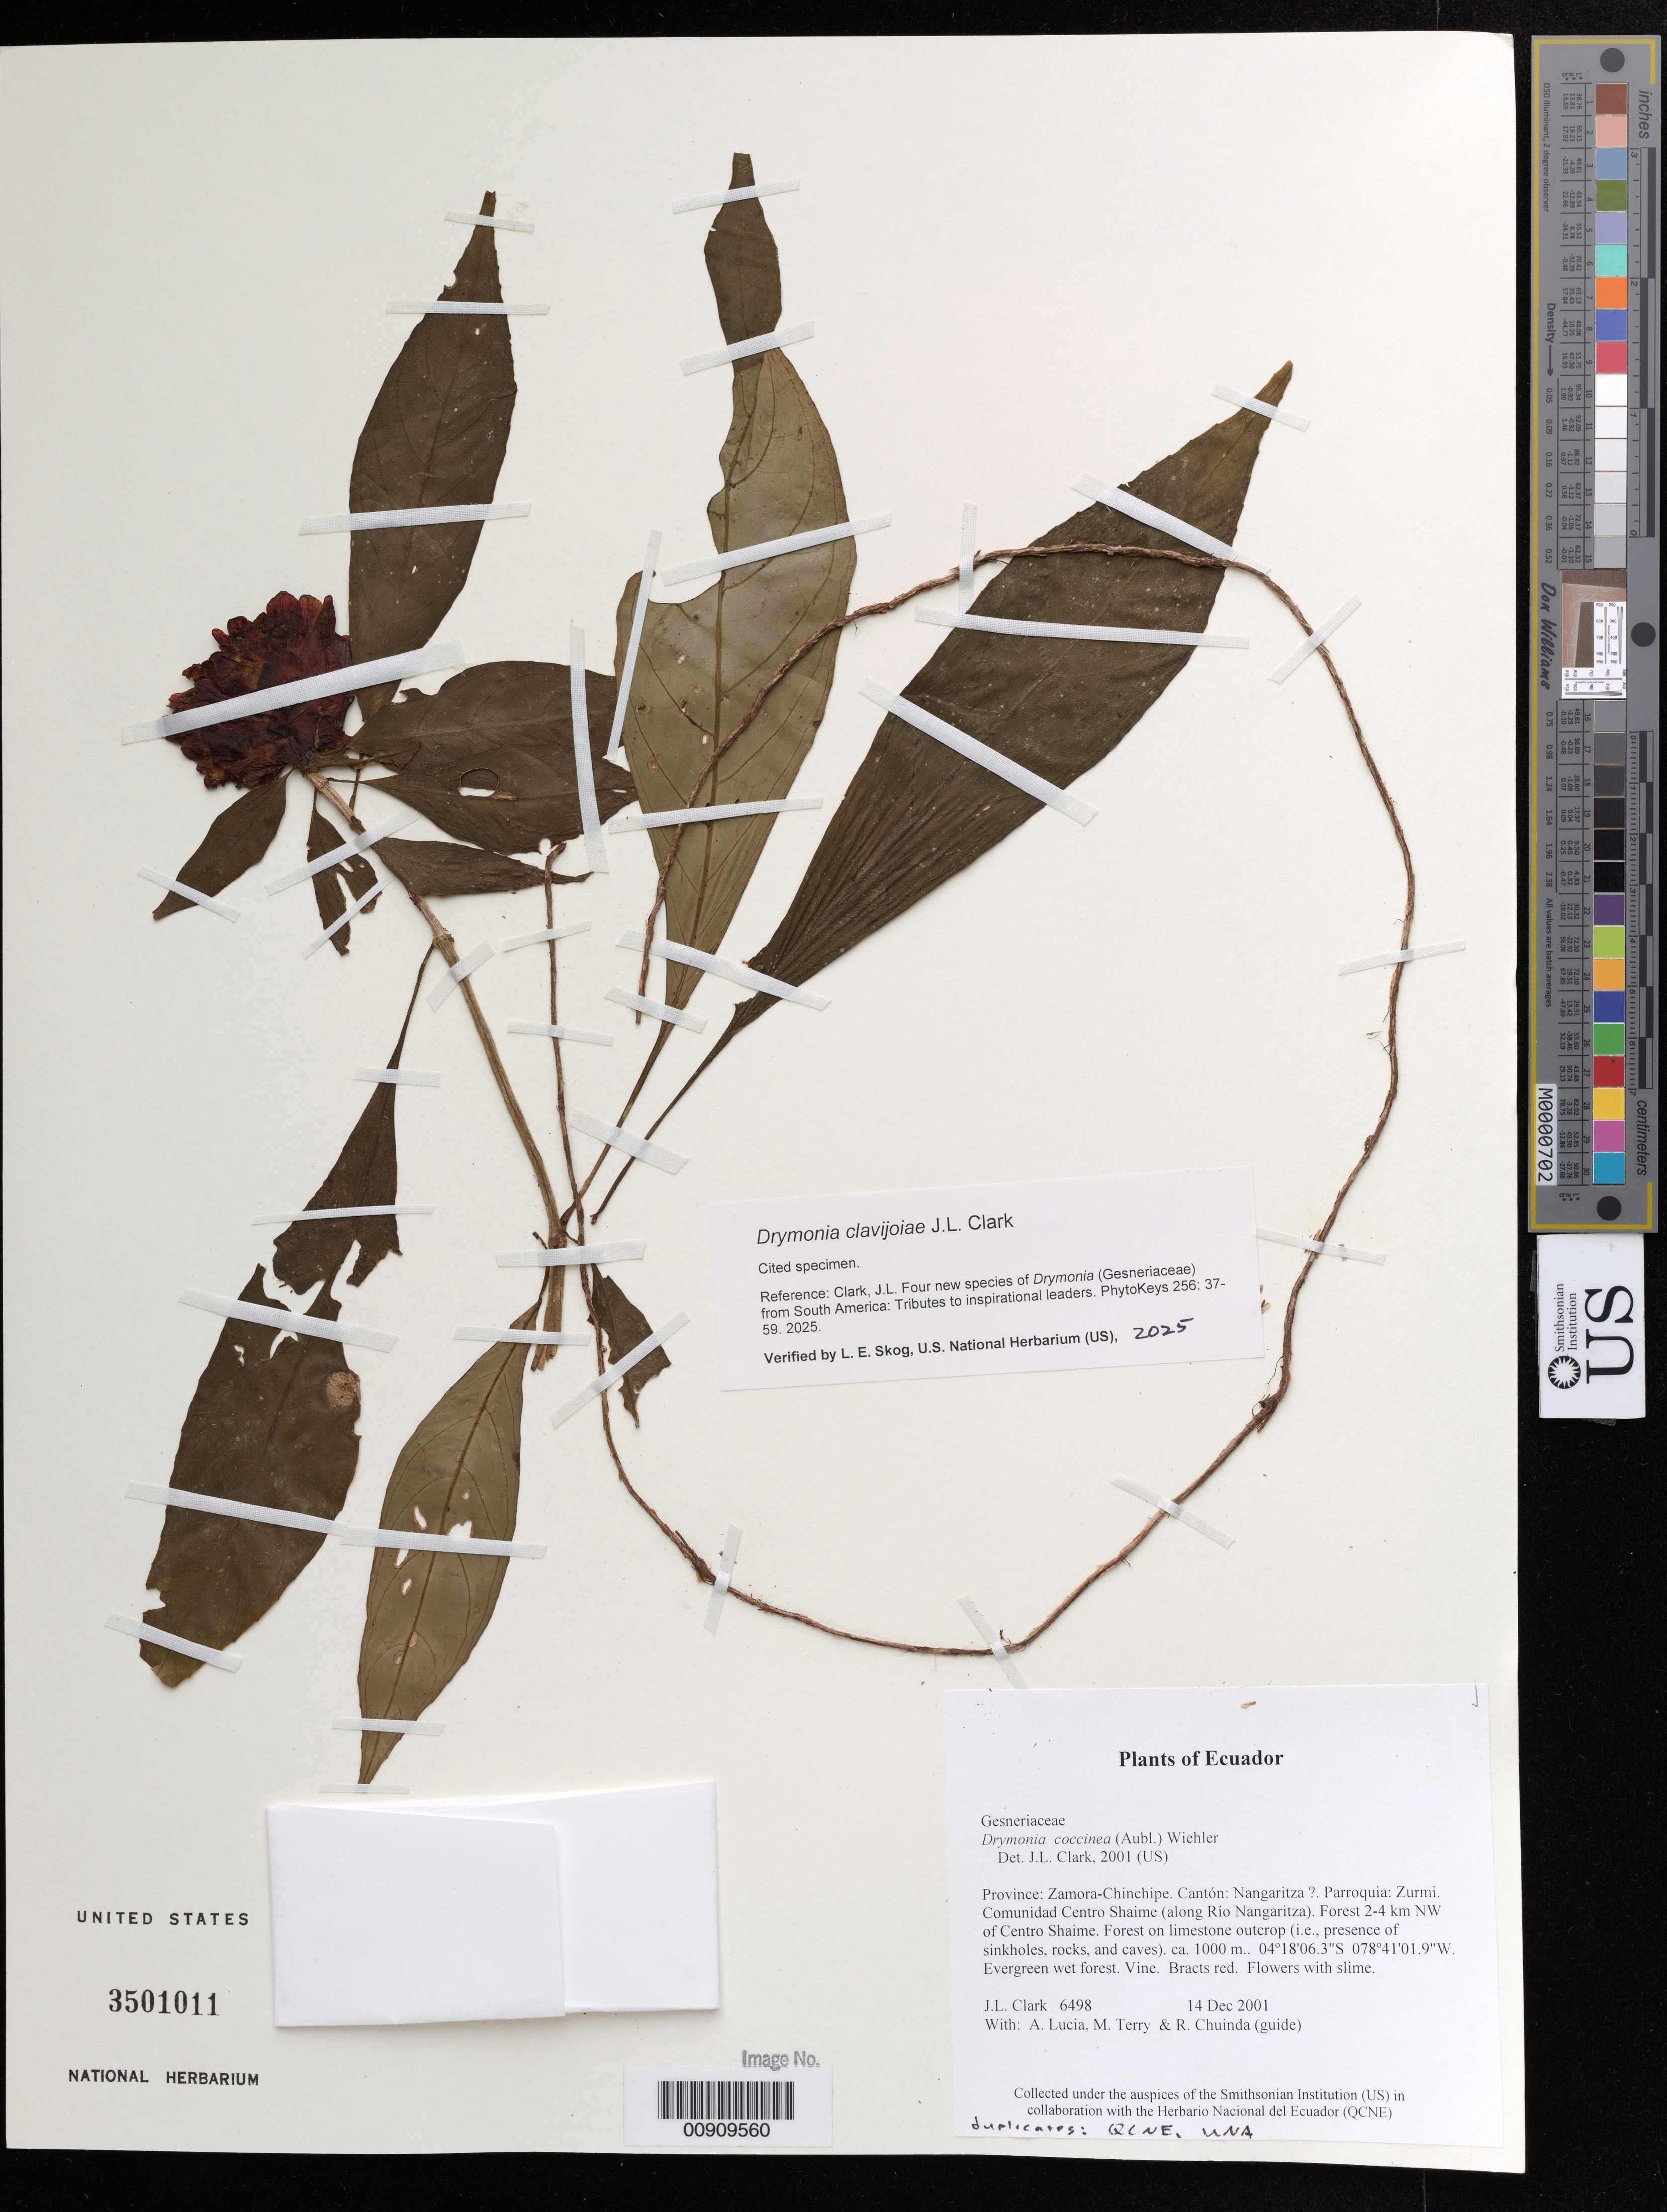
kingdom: Plantae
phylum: Tracheophyta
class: Magnoliopsida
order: Lamiales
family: Gesneriaceae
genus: Drymonia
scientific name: Drymonia clavijoiae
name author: J.L. Clark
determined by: Skog, Laurence E.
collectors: J. L. Clark, A. Lucia, M. Terry & R. Chuinda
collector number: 6498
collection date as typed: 14 Dec 2001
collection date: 2001-12-14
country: Ecuador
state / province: Zamora-Chinchipe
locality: Nangaritza. Parroquia: Zurmi. Comunidad Centro Shaime (along Río Nangaritza). Forest 2-4 km NW of Centro Shaime. Forest on limestone outcrop (i.e., presence of sinkholes, rocks, and caves).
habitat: Evergreen wet forest.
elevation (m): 1000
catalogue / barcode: US 3501011